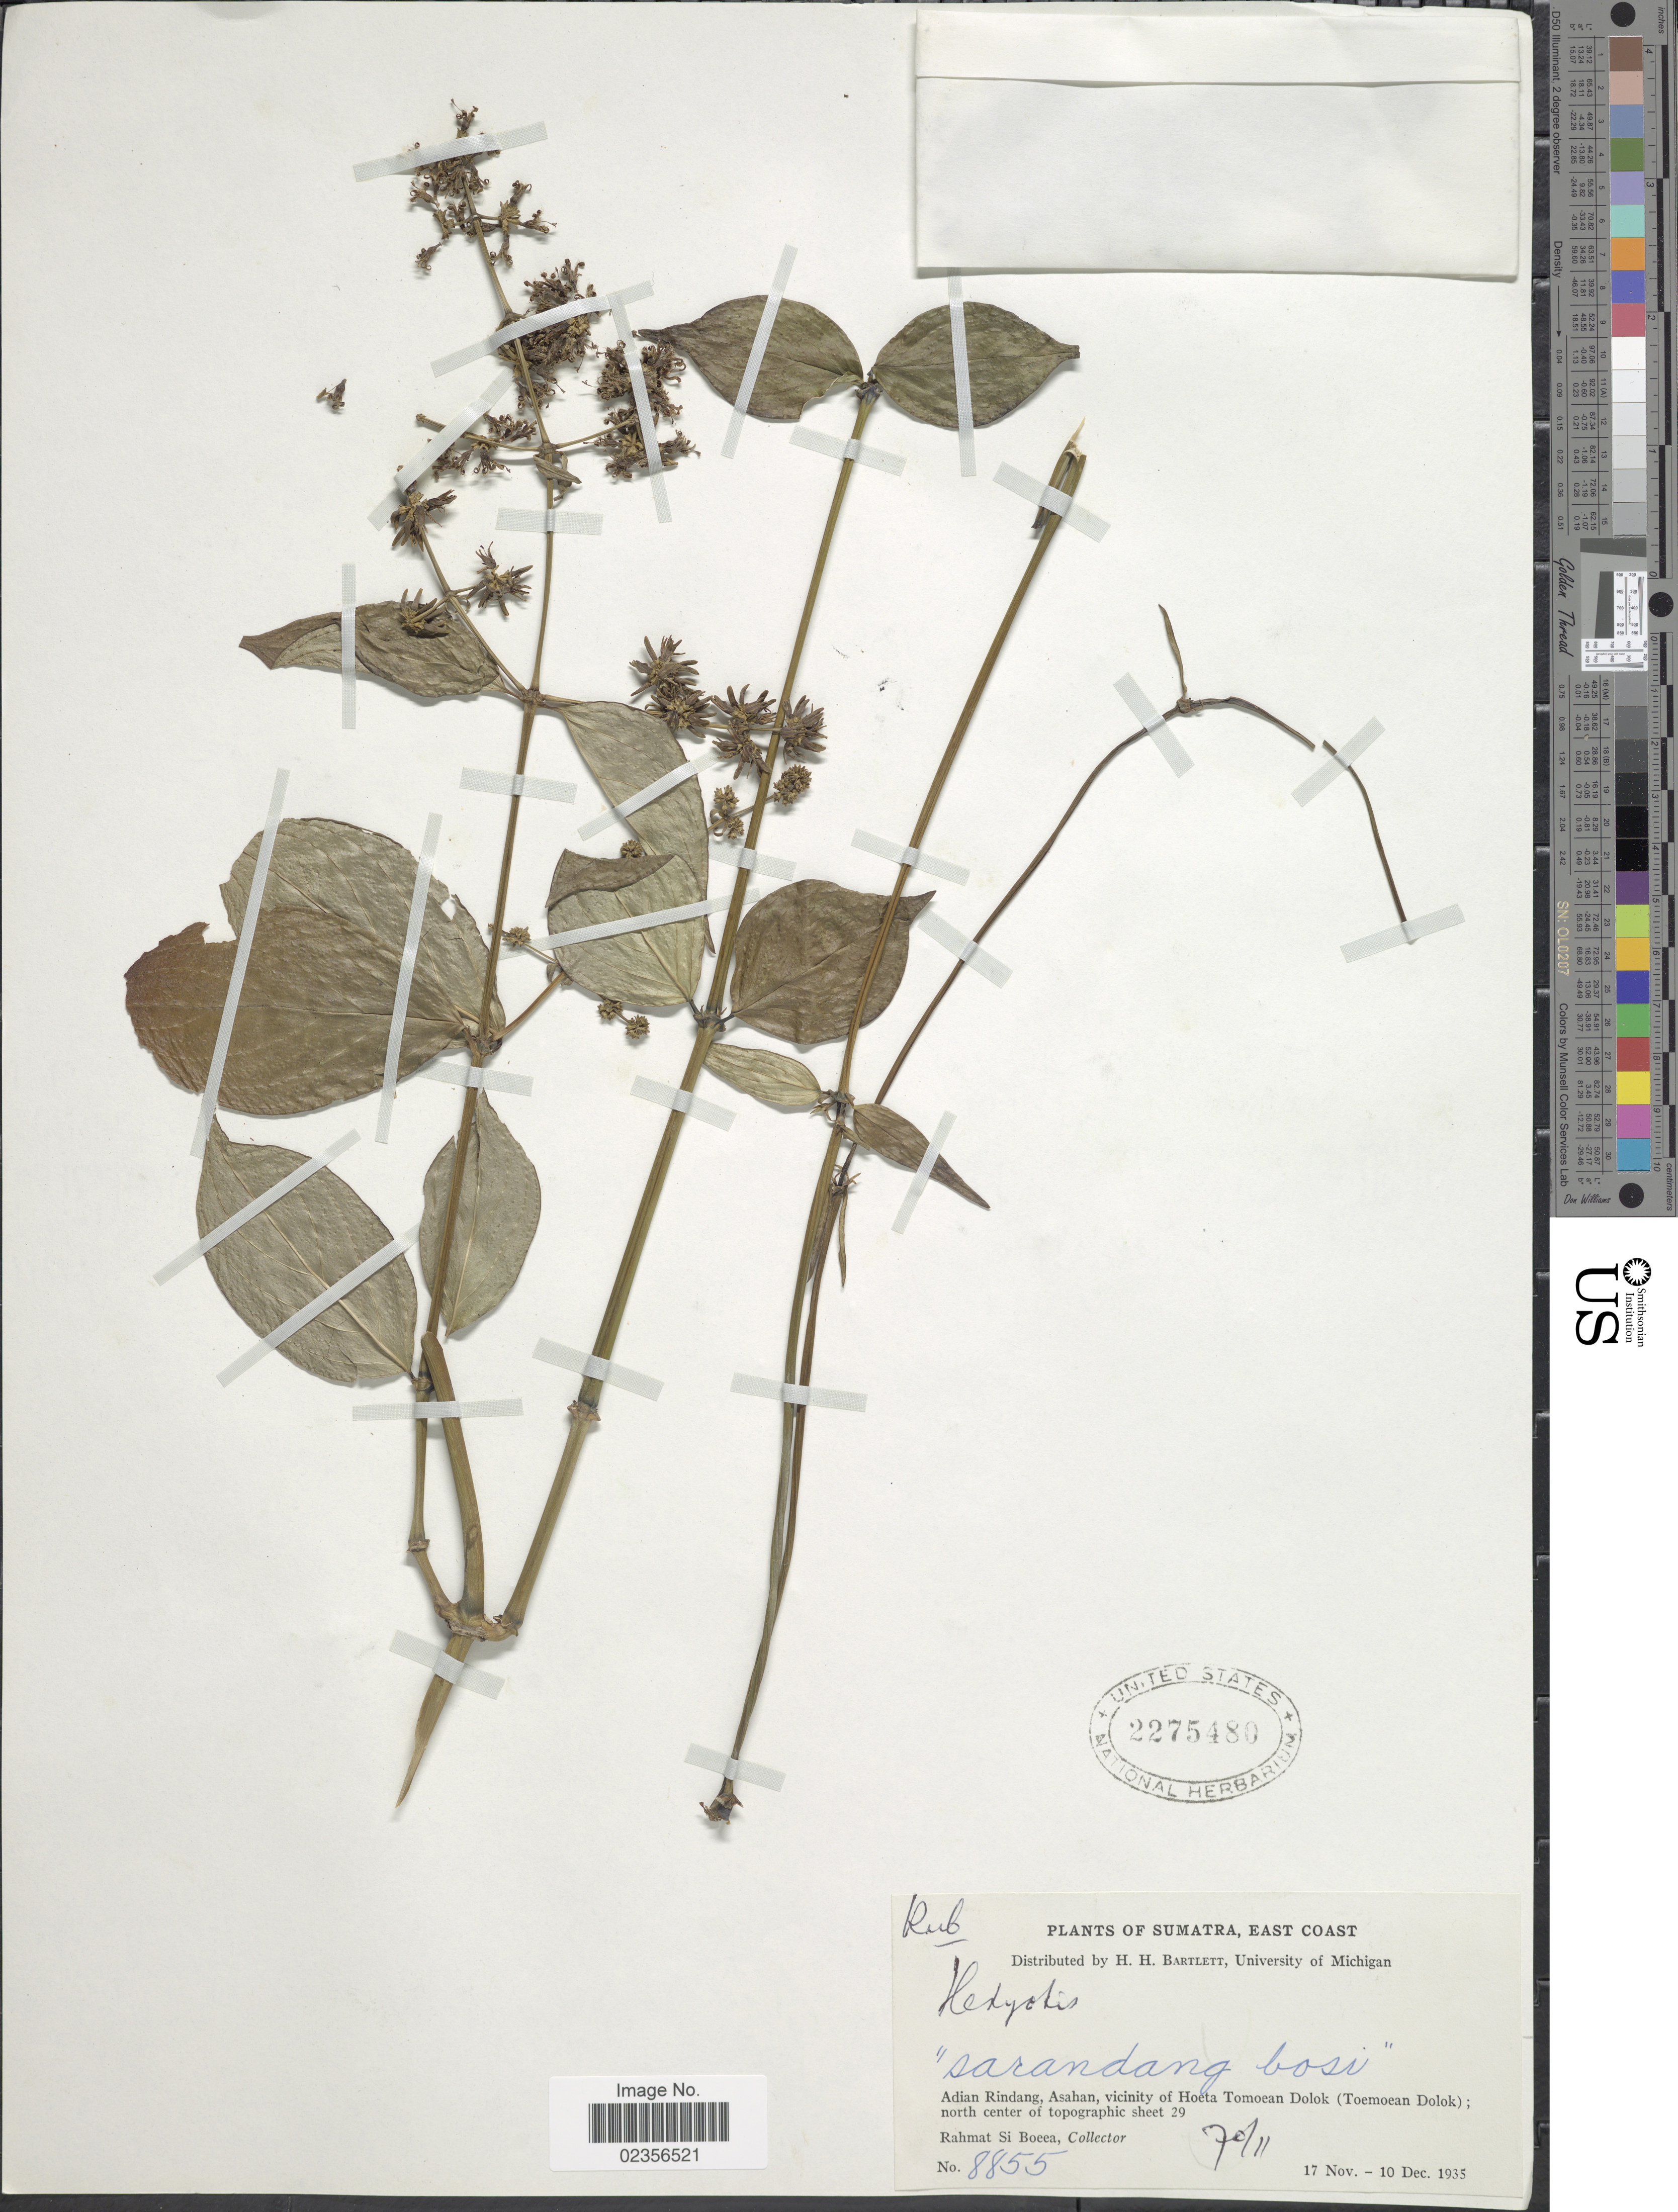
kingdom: Plantae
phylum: Tracheophyta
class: Magnoliopsida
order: Gentianales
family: Rubiaceae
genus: Hedyotis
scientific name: Hedyotis sp.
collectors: Rahmat Si Boeea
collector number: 8855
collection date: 1935-11-17/1935-12-10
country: Indonesia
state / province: Sumatra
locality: East Coast. Adian Rindang, Asahan, vicinity of Hoeta Tomoean Dolok (Toemoean Dolok); north center of topographic sheet 29 "sarandang bosi"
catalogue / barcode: US 2275480